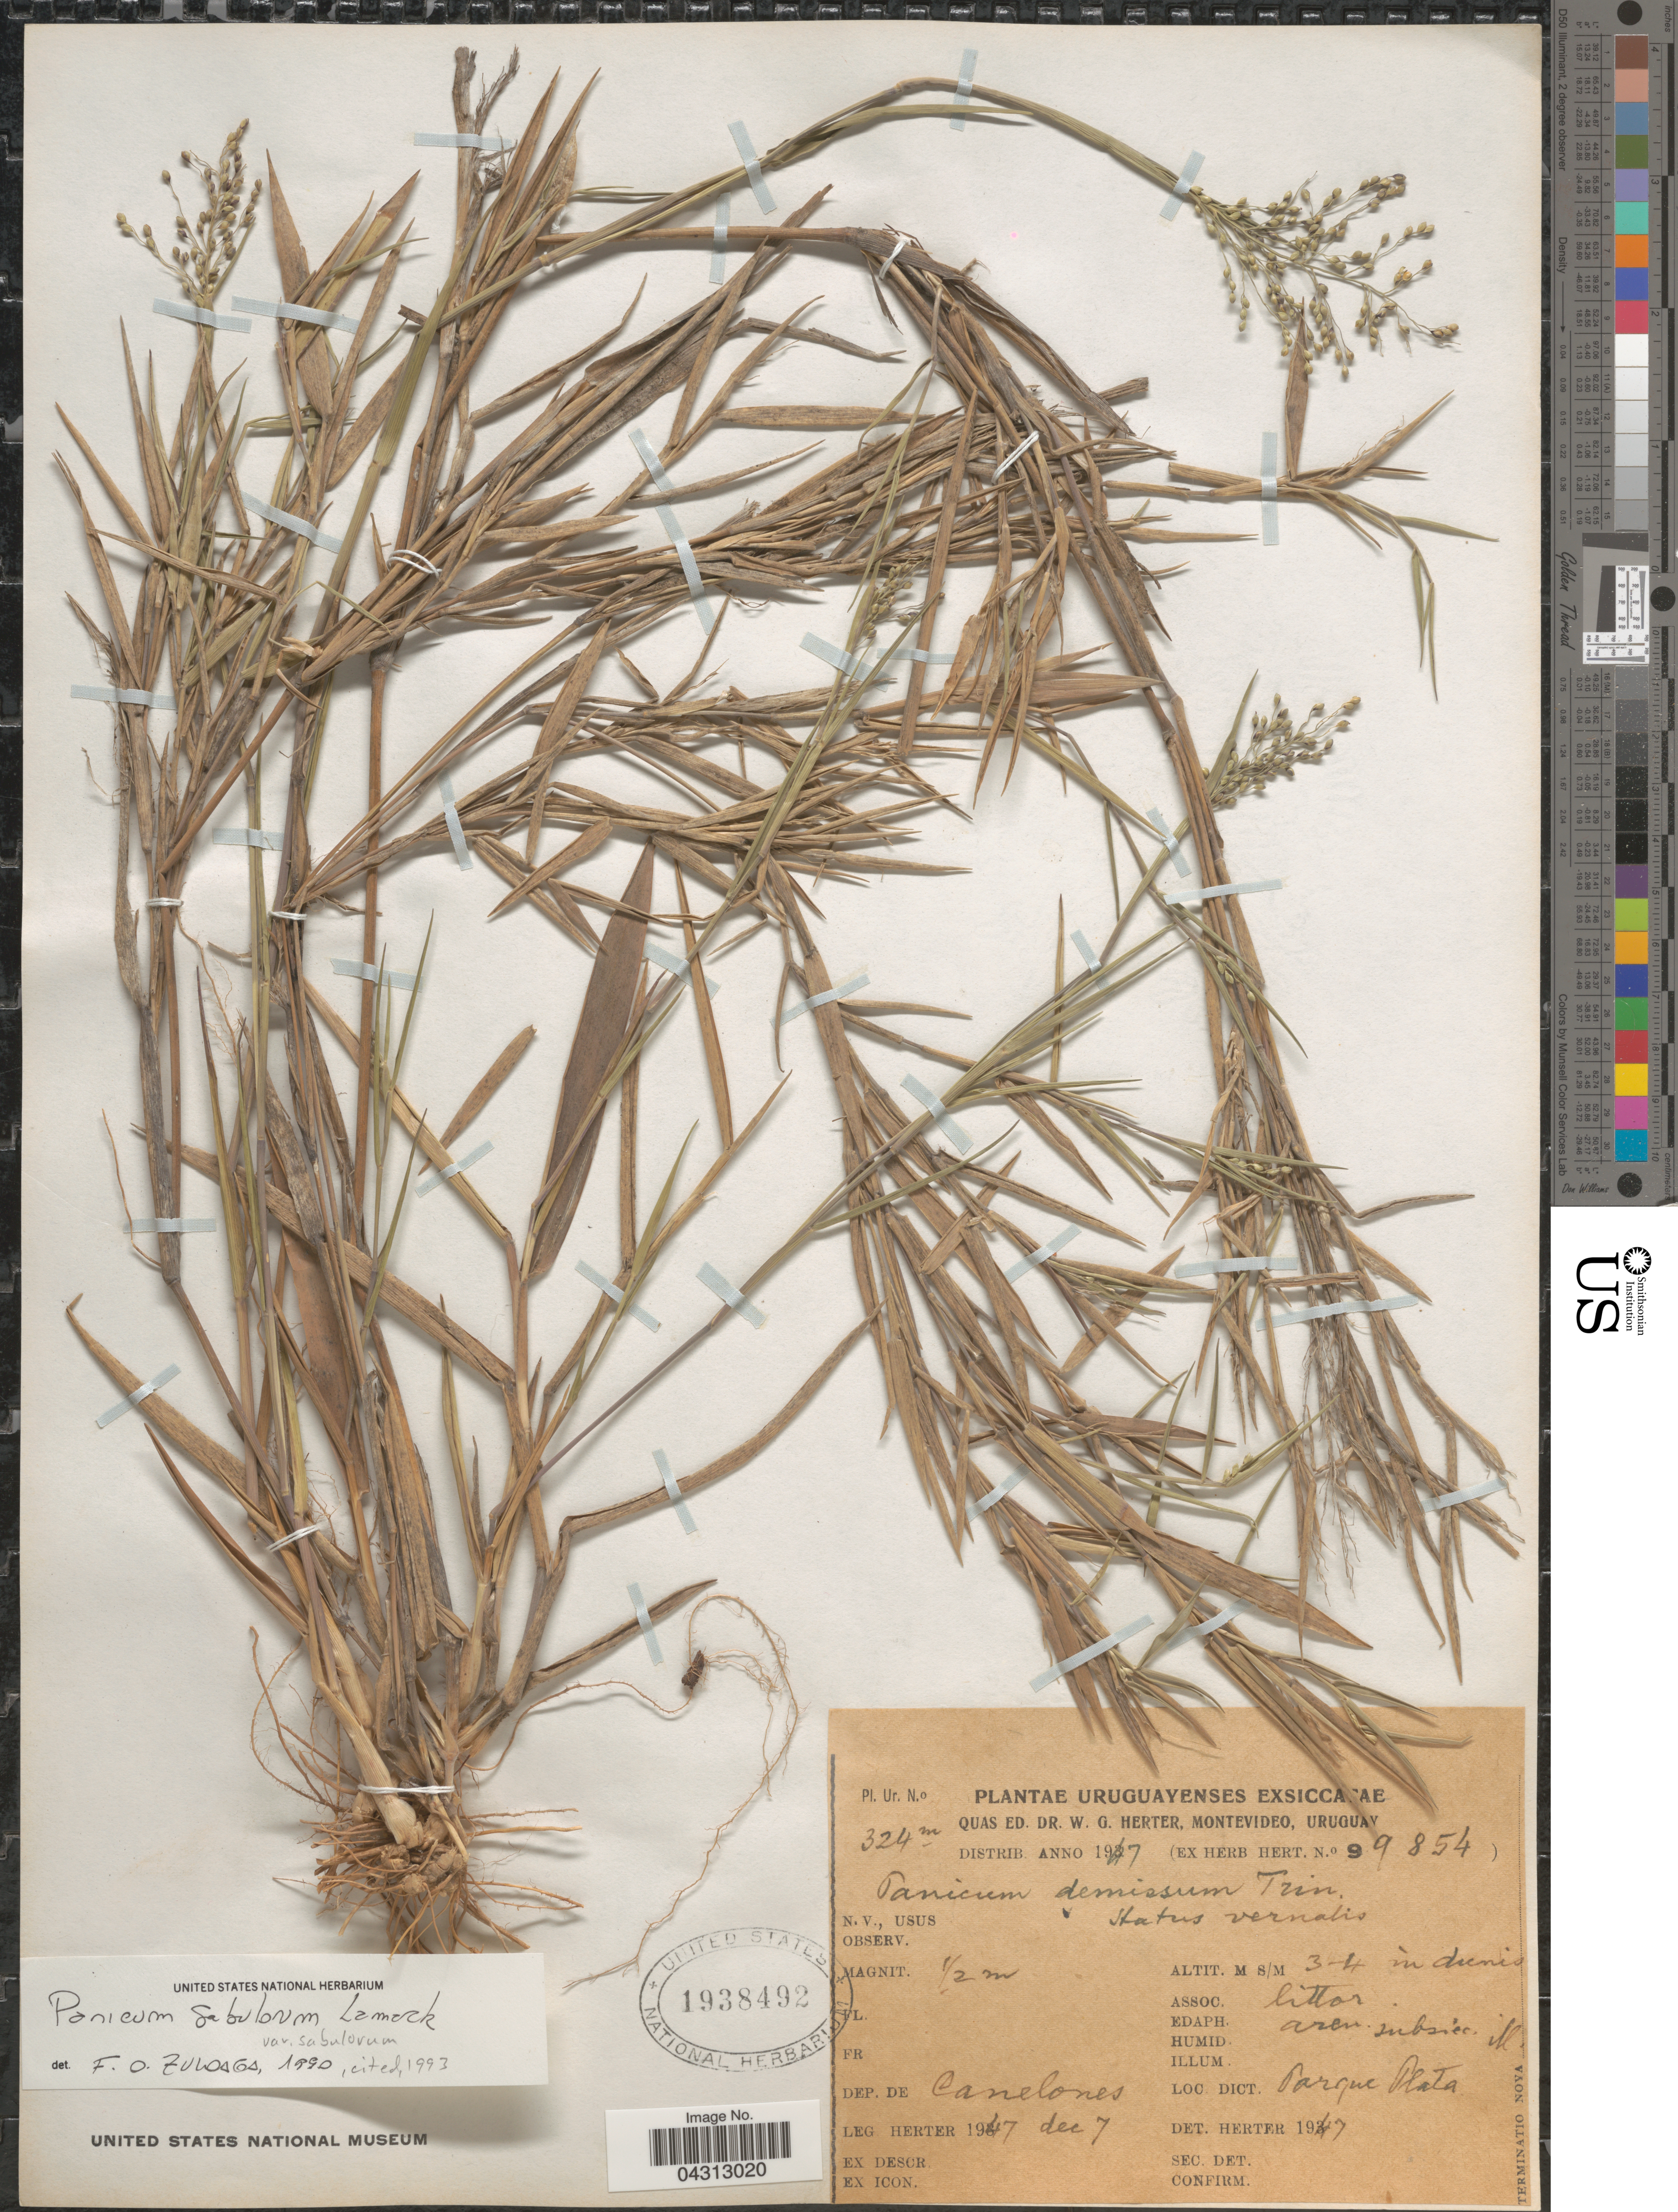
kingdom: Plantae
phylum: Tracheophyta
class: Liliopsida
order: Poales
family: Poaceae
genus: Dichanthelium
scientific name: Dichanthelium sabulorum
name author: (Lam.) Gould & C.A. Clark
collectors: W. G. Herter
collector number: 99854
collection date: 1947-12-07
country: Uruguay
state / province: Canelones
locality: Dep. de Canelones. Parque Plata.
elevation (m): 324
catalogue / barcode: US 1938492